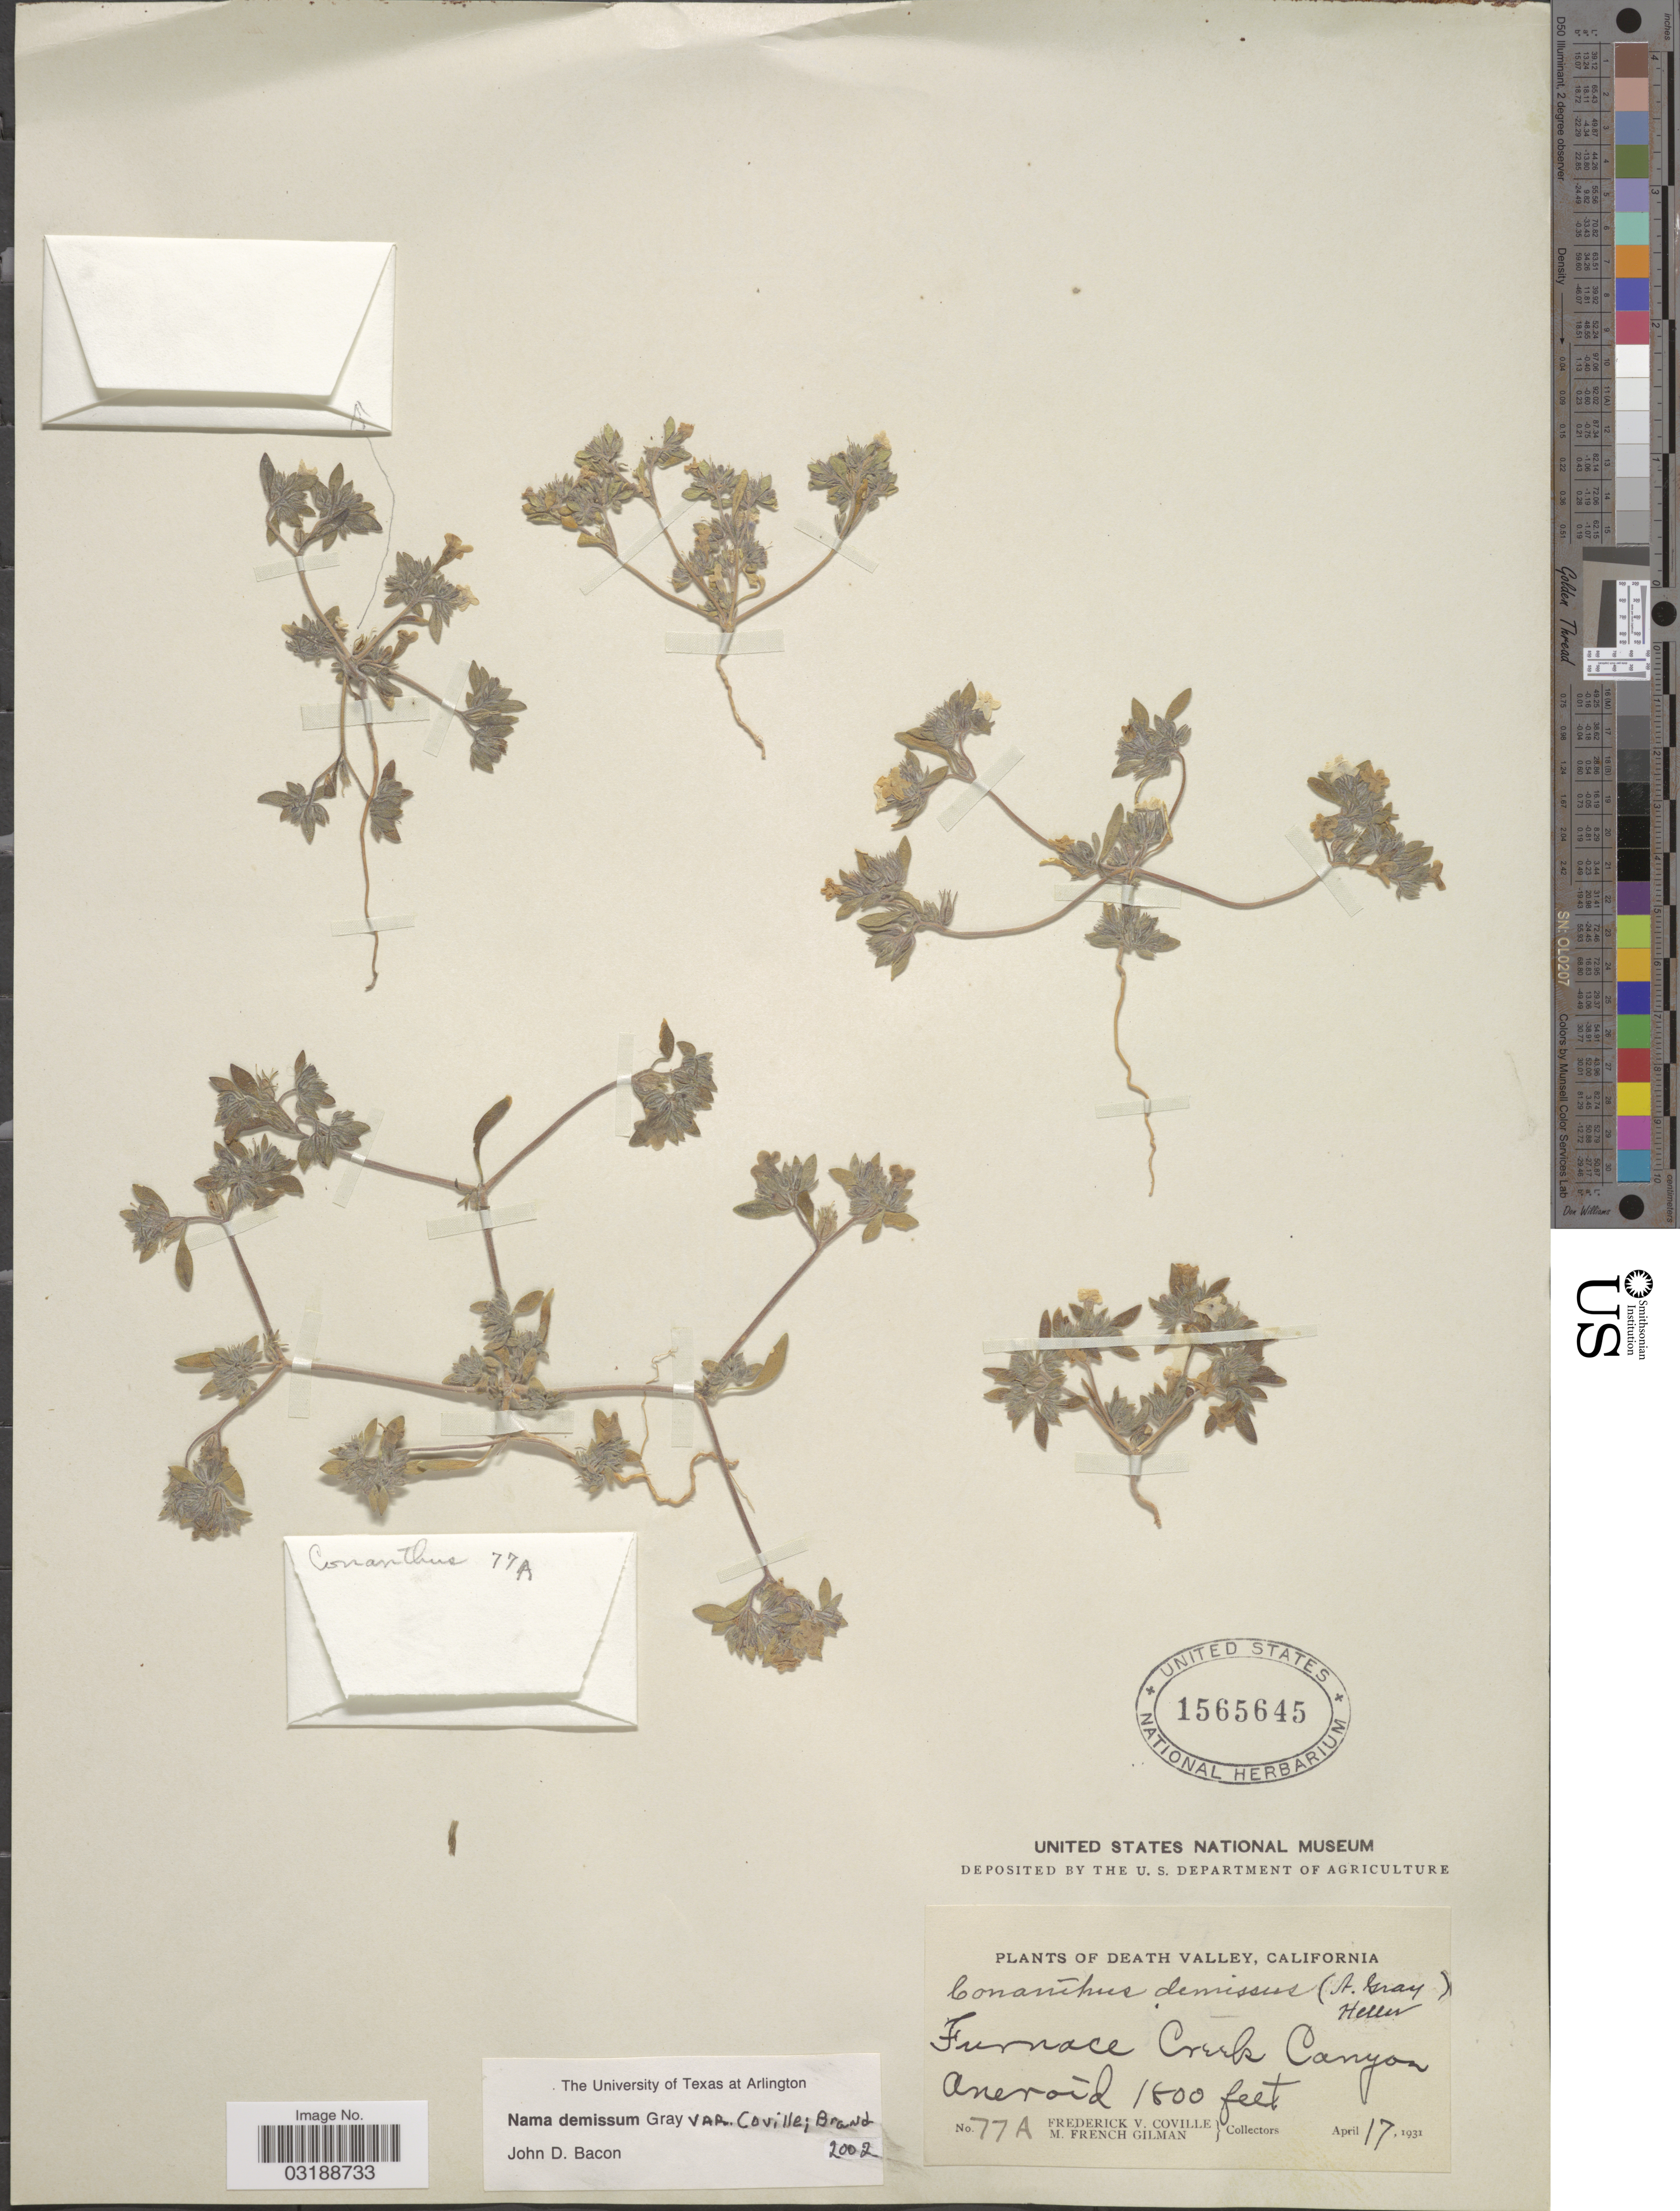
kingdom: Plantae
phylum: Tracheophyta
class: Magnoliopsida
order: Boraginales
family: Namaceae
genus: Nama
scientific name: Nama demissum var. covillei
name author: Brand in Engl.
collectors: F. V. Coville & M. F. Gilman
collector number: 77A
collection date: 1931-04-17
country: United States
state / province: California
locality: Death Valley. Furnace Creek Canyon. Aneroid.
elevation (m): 549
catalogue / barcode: US 1565645